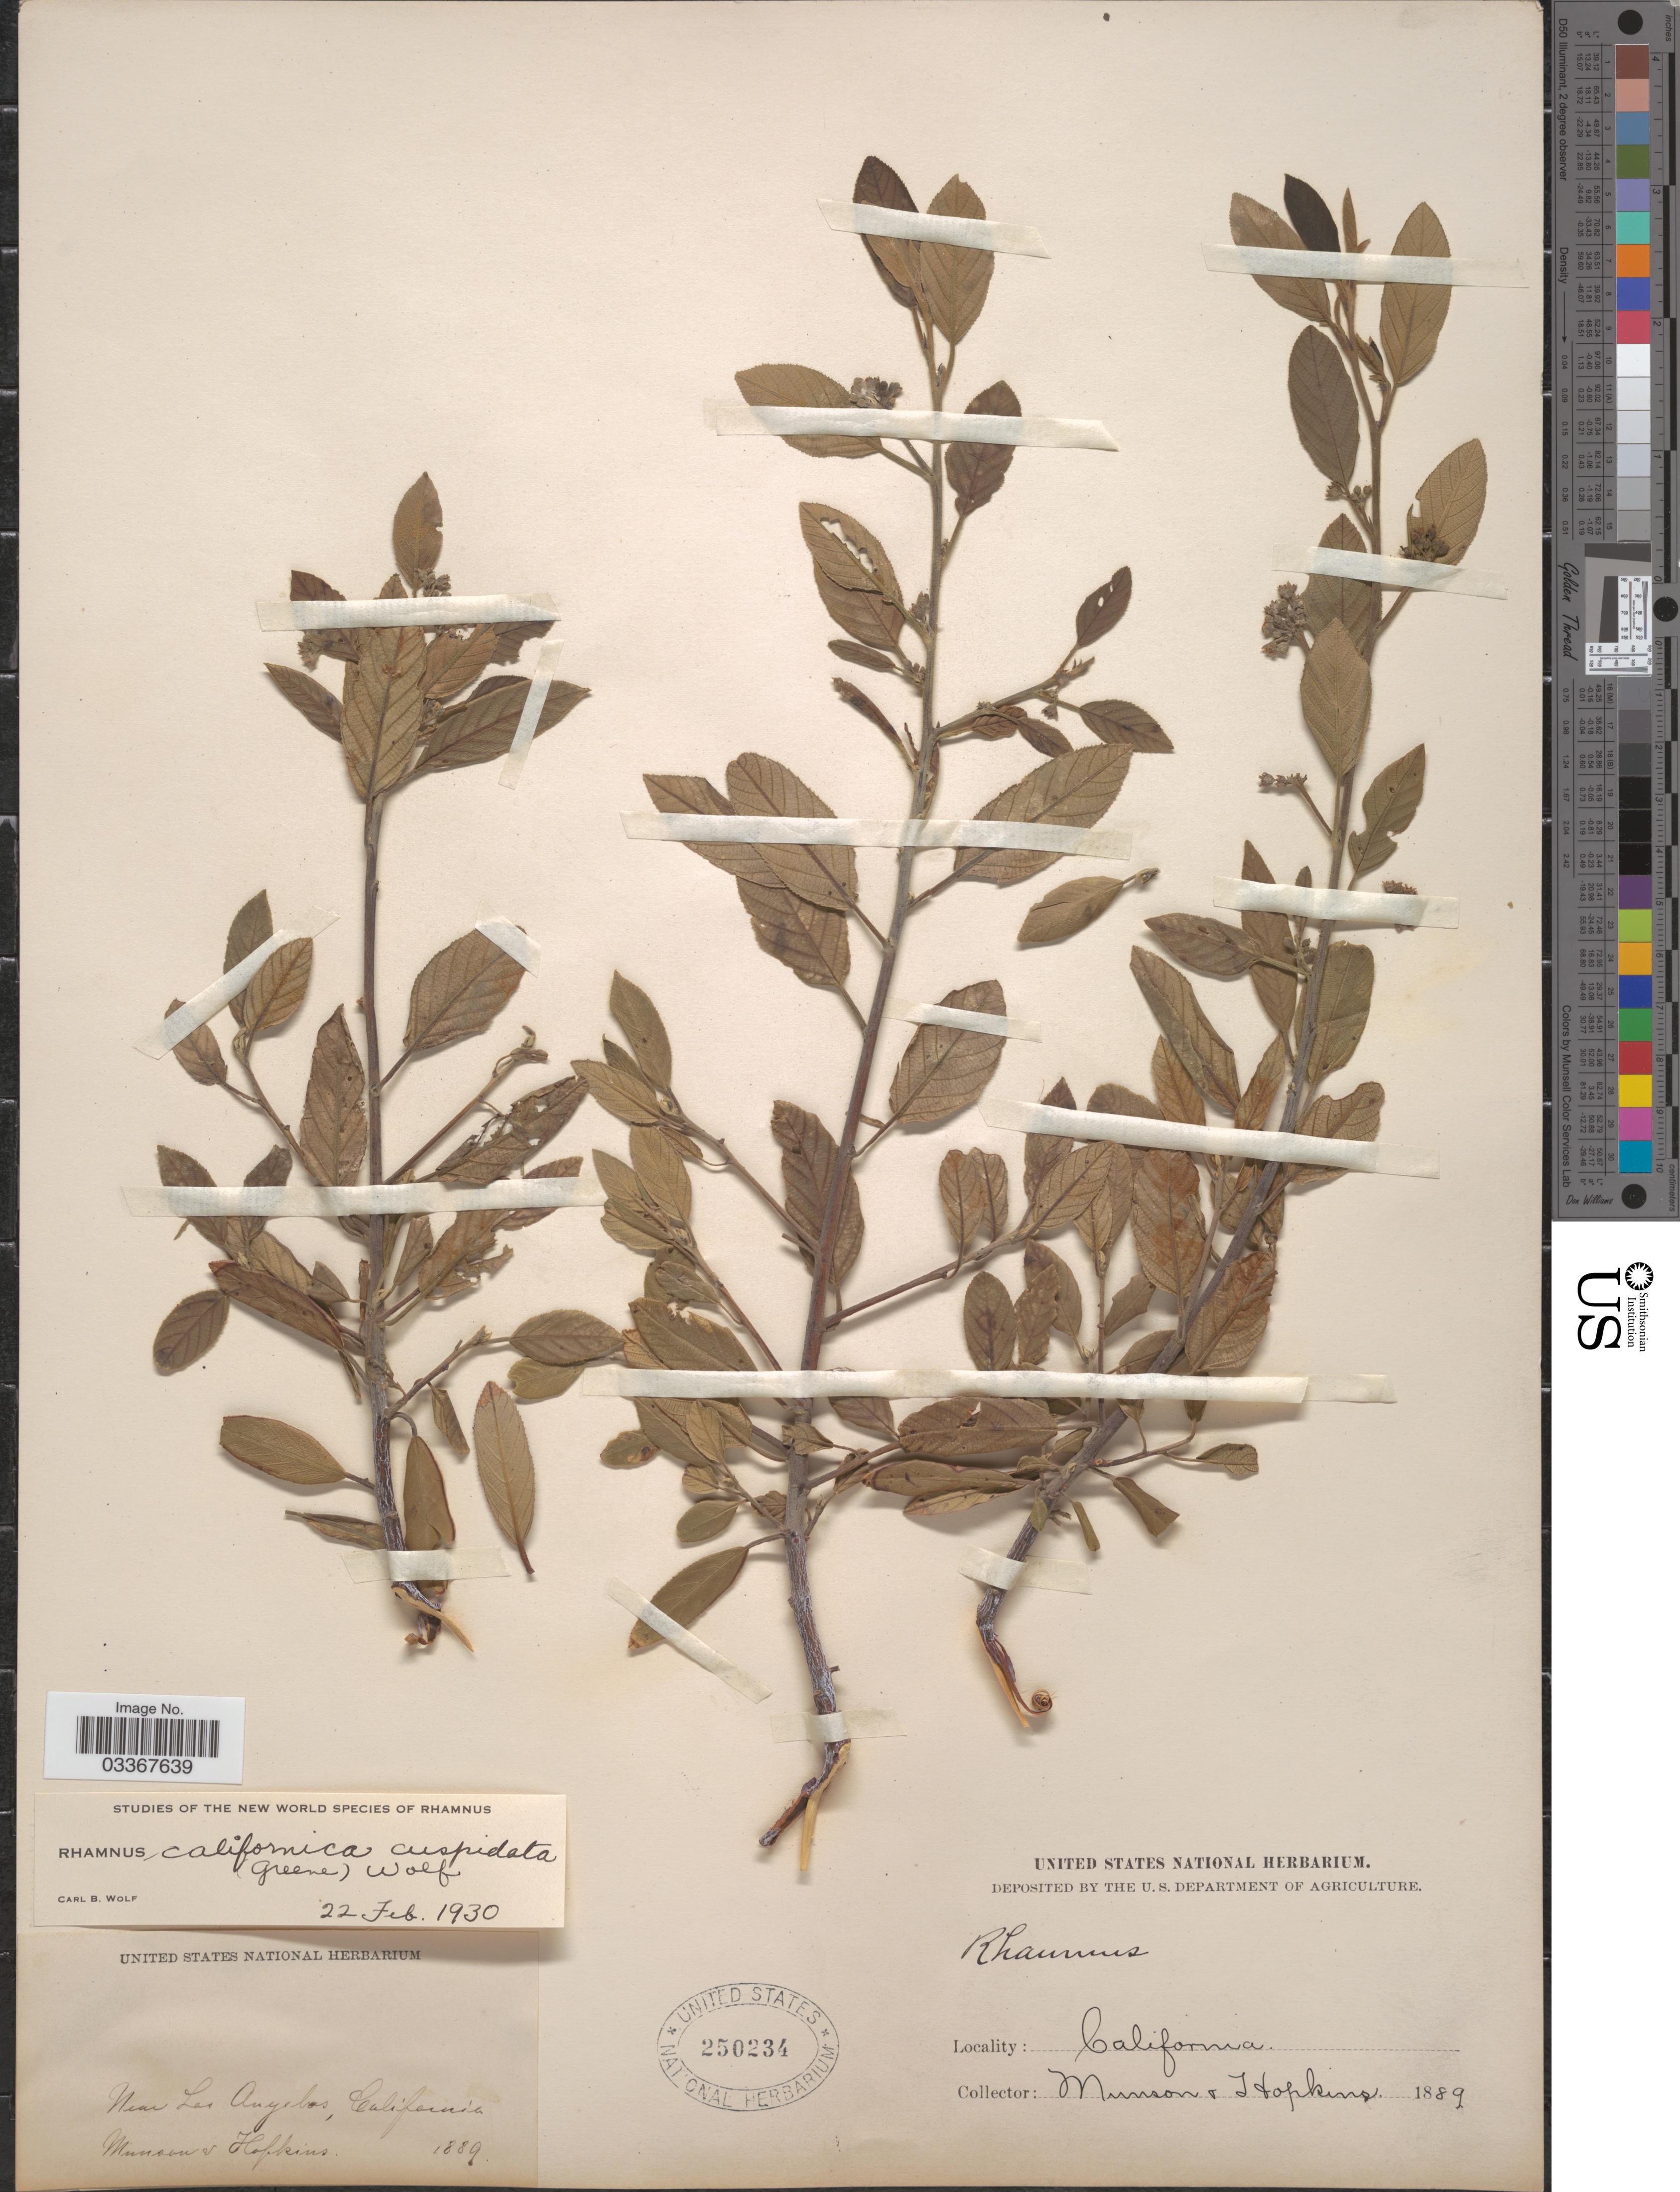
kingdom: Plantae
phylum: Tracheophyta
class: Magnoliopsida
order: Rosales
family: Rhamnaceae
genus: Frangula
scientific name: Frangula californica subsp. cuspidata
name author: (Greene) Kartesz & Gandhi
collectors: -. Munson & -. Hopkins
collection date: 1889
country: United States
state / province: California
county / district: Los Angeles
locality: Near Los Angeles.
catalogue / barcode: US 250234